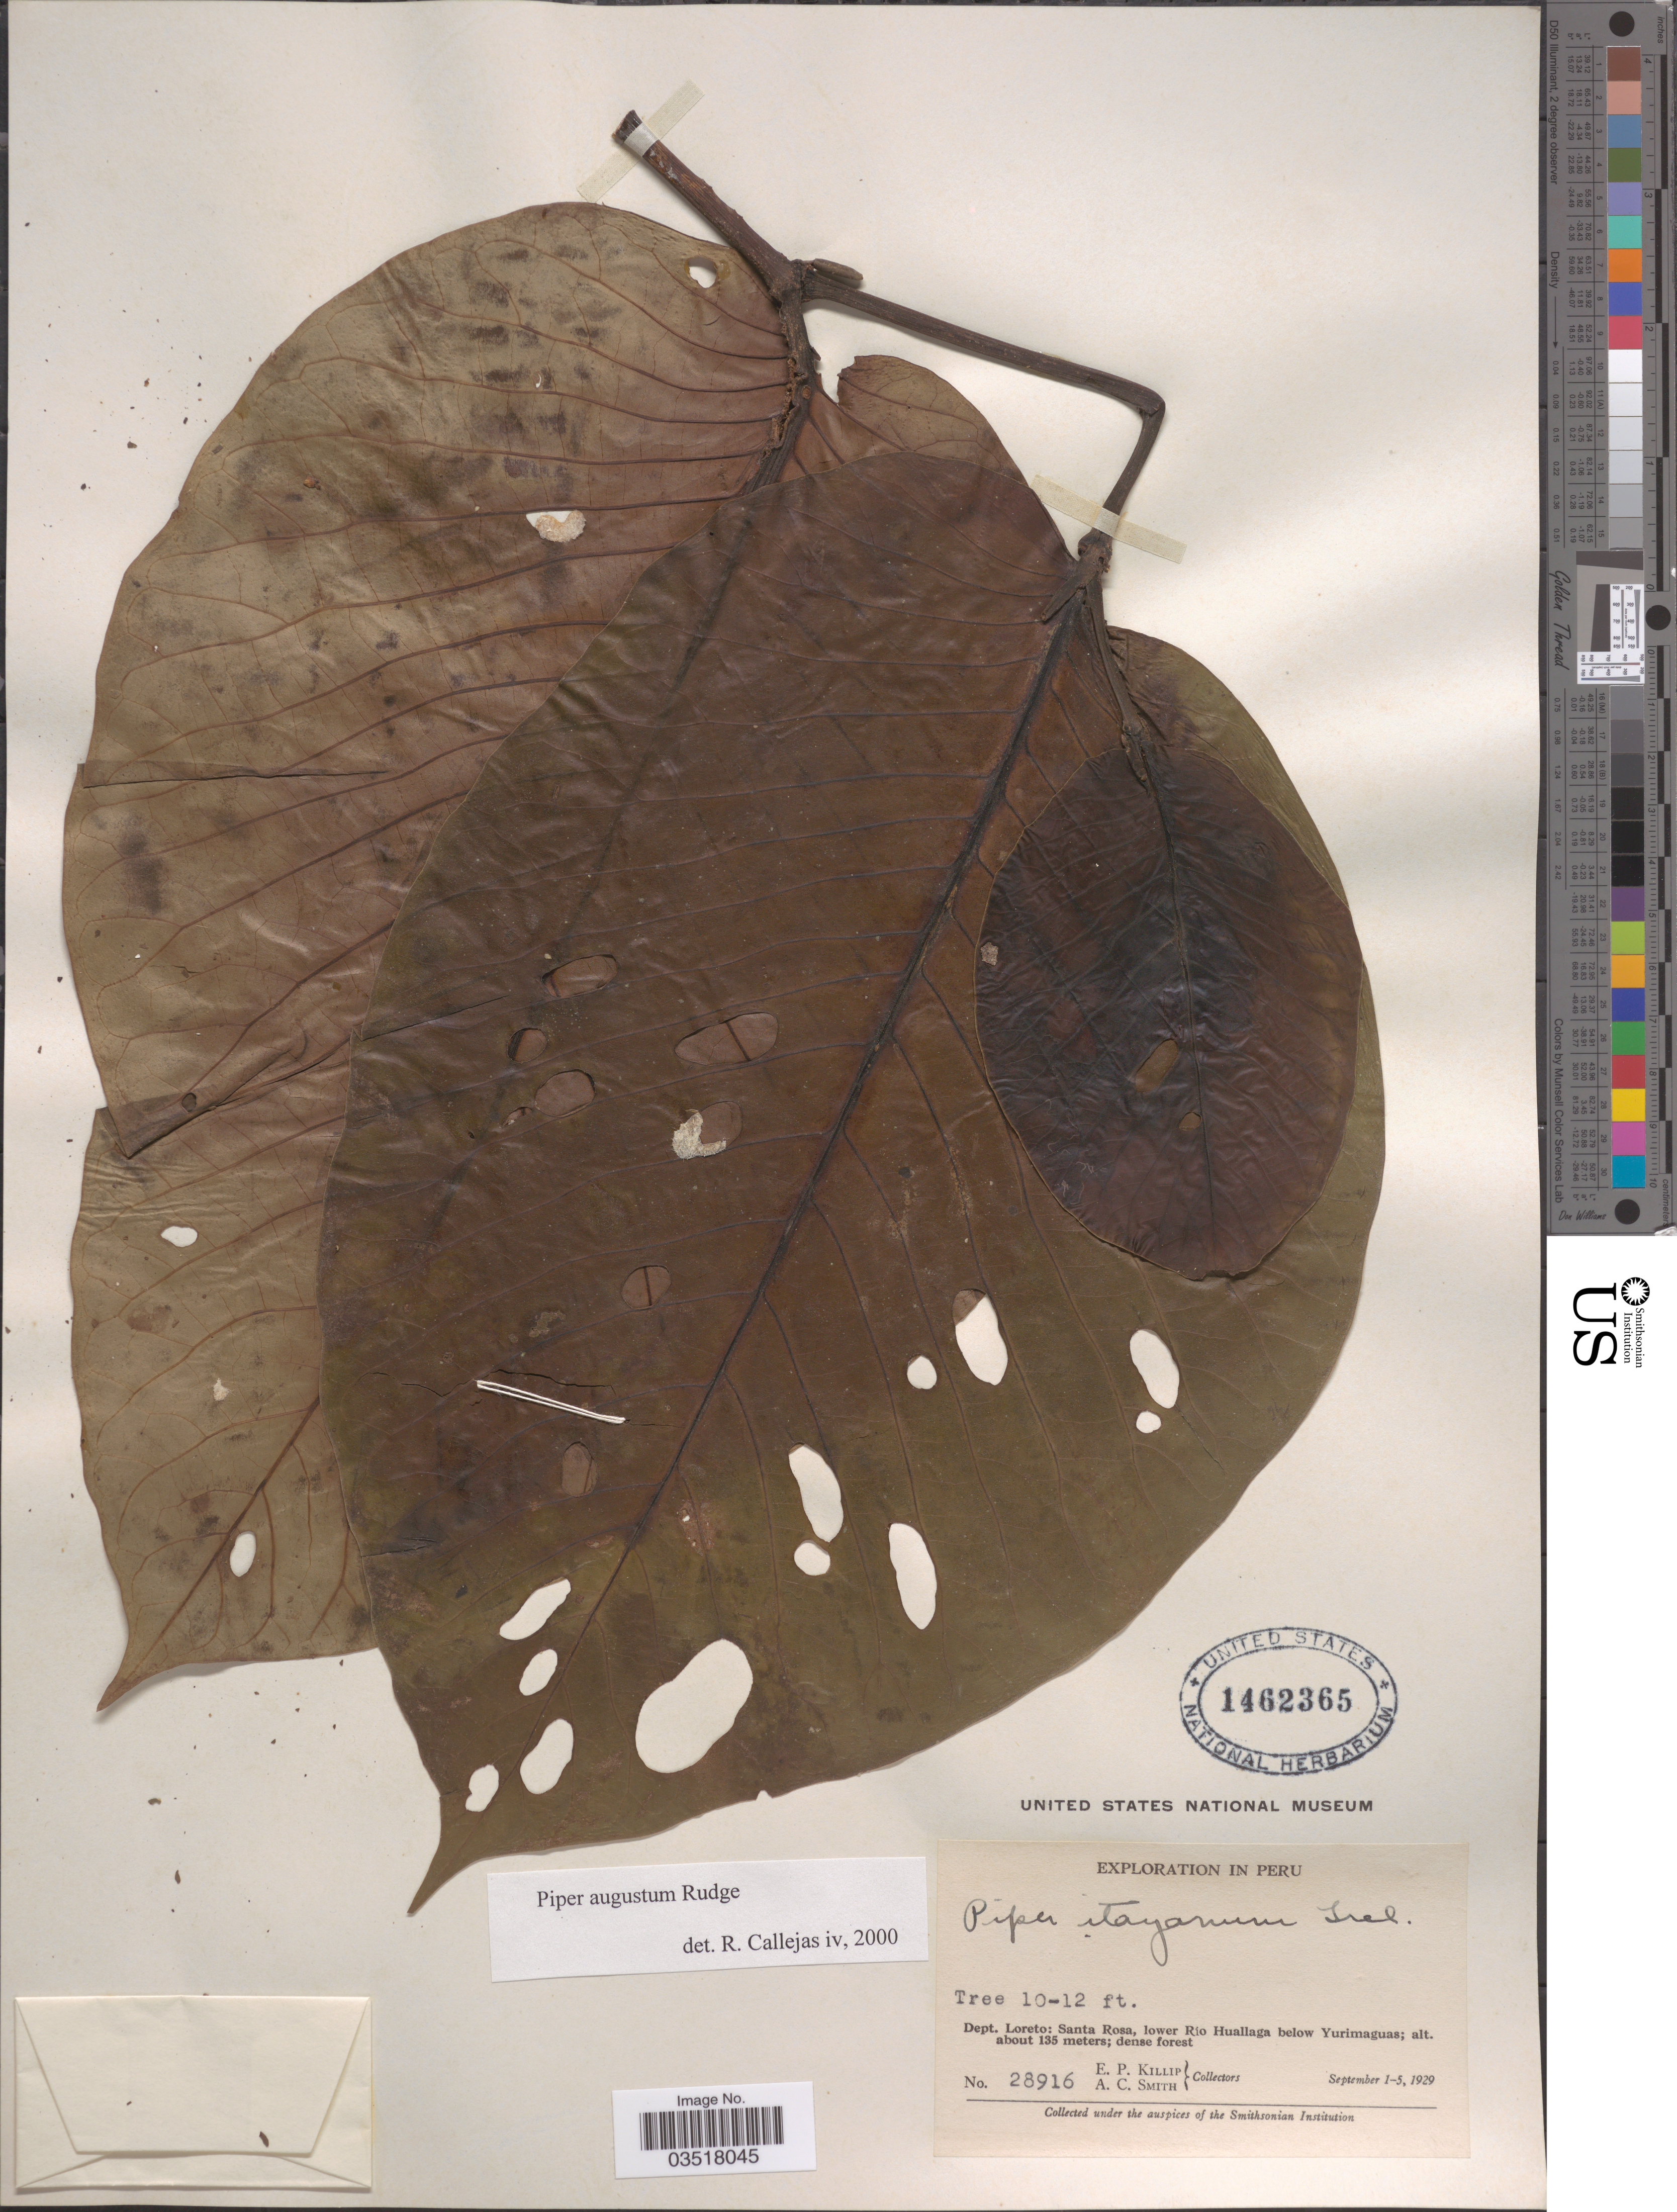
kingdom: Plantae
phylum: Tracheophyta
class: Magnoliopsida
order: Piperales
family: Piperaceae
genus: Piper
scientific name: Piper augustum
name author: Rudge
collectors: E. P. Killip & A. C. Smith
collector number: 28916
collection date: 1929-09-01/1929-09-05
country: Peru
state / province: Loreto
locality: Dept. Loreto: Santa Rosa, lower Río Huallaga below Yurimaguas.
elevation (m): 135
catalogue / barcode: US 1462365